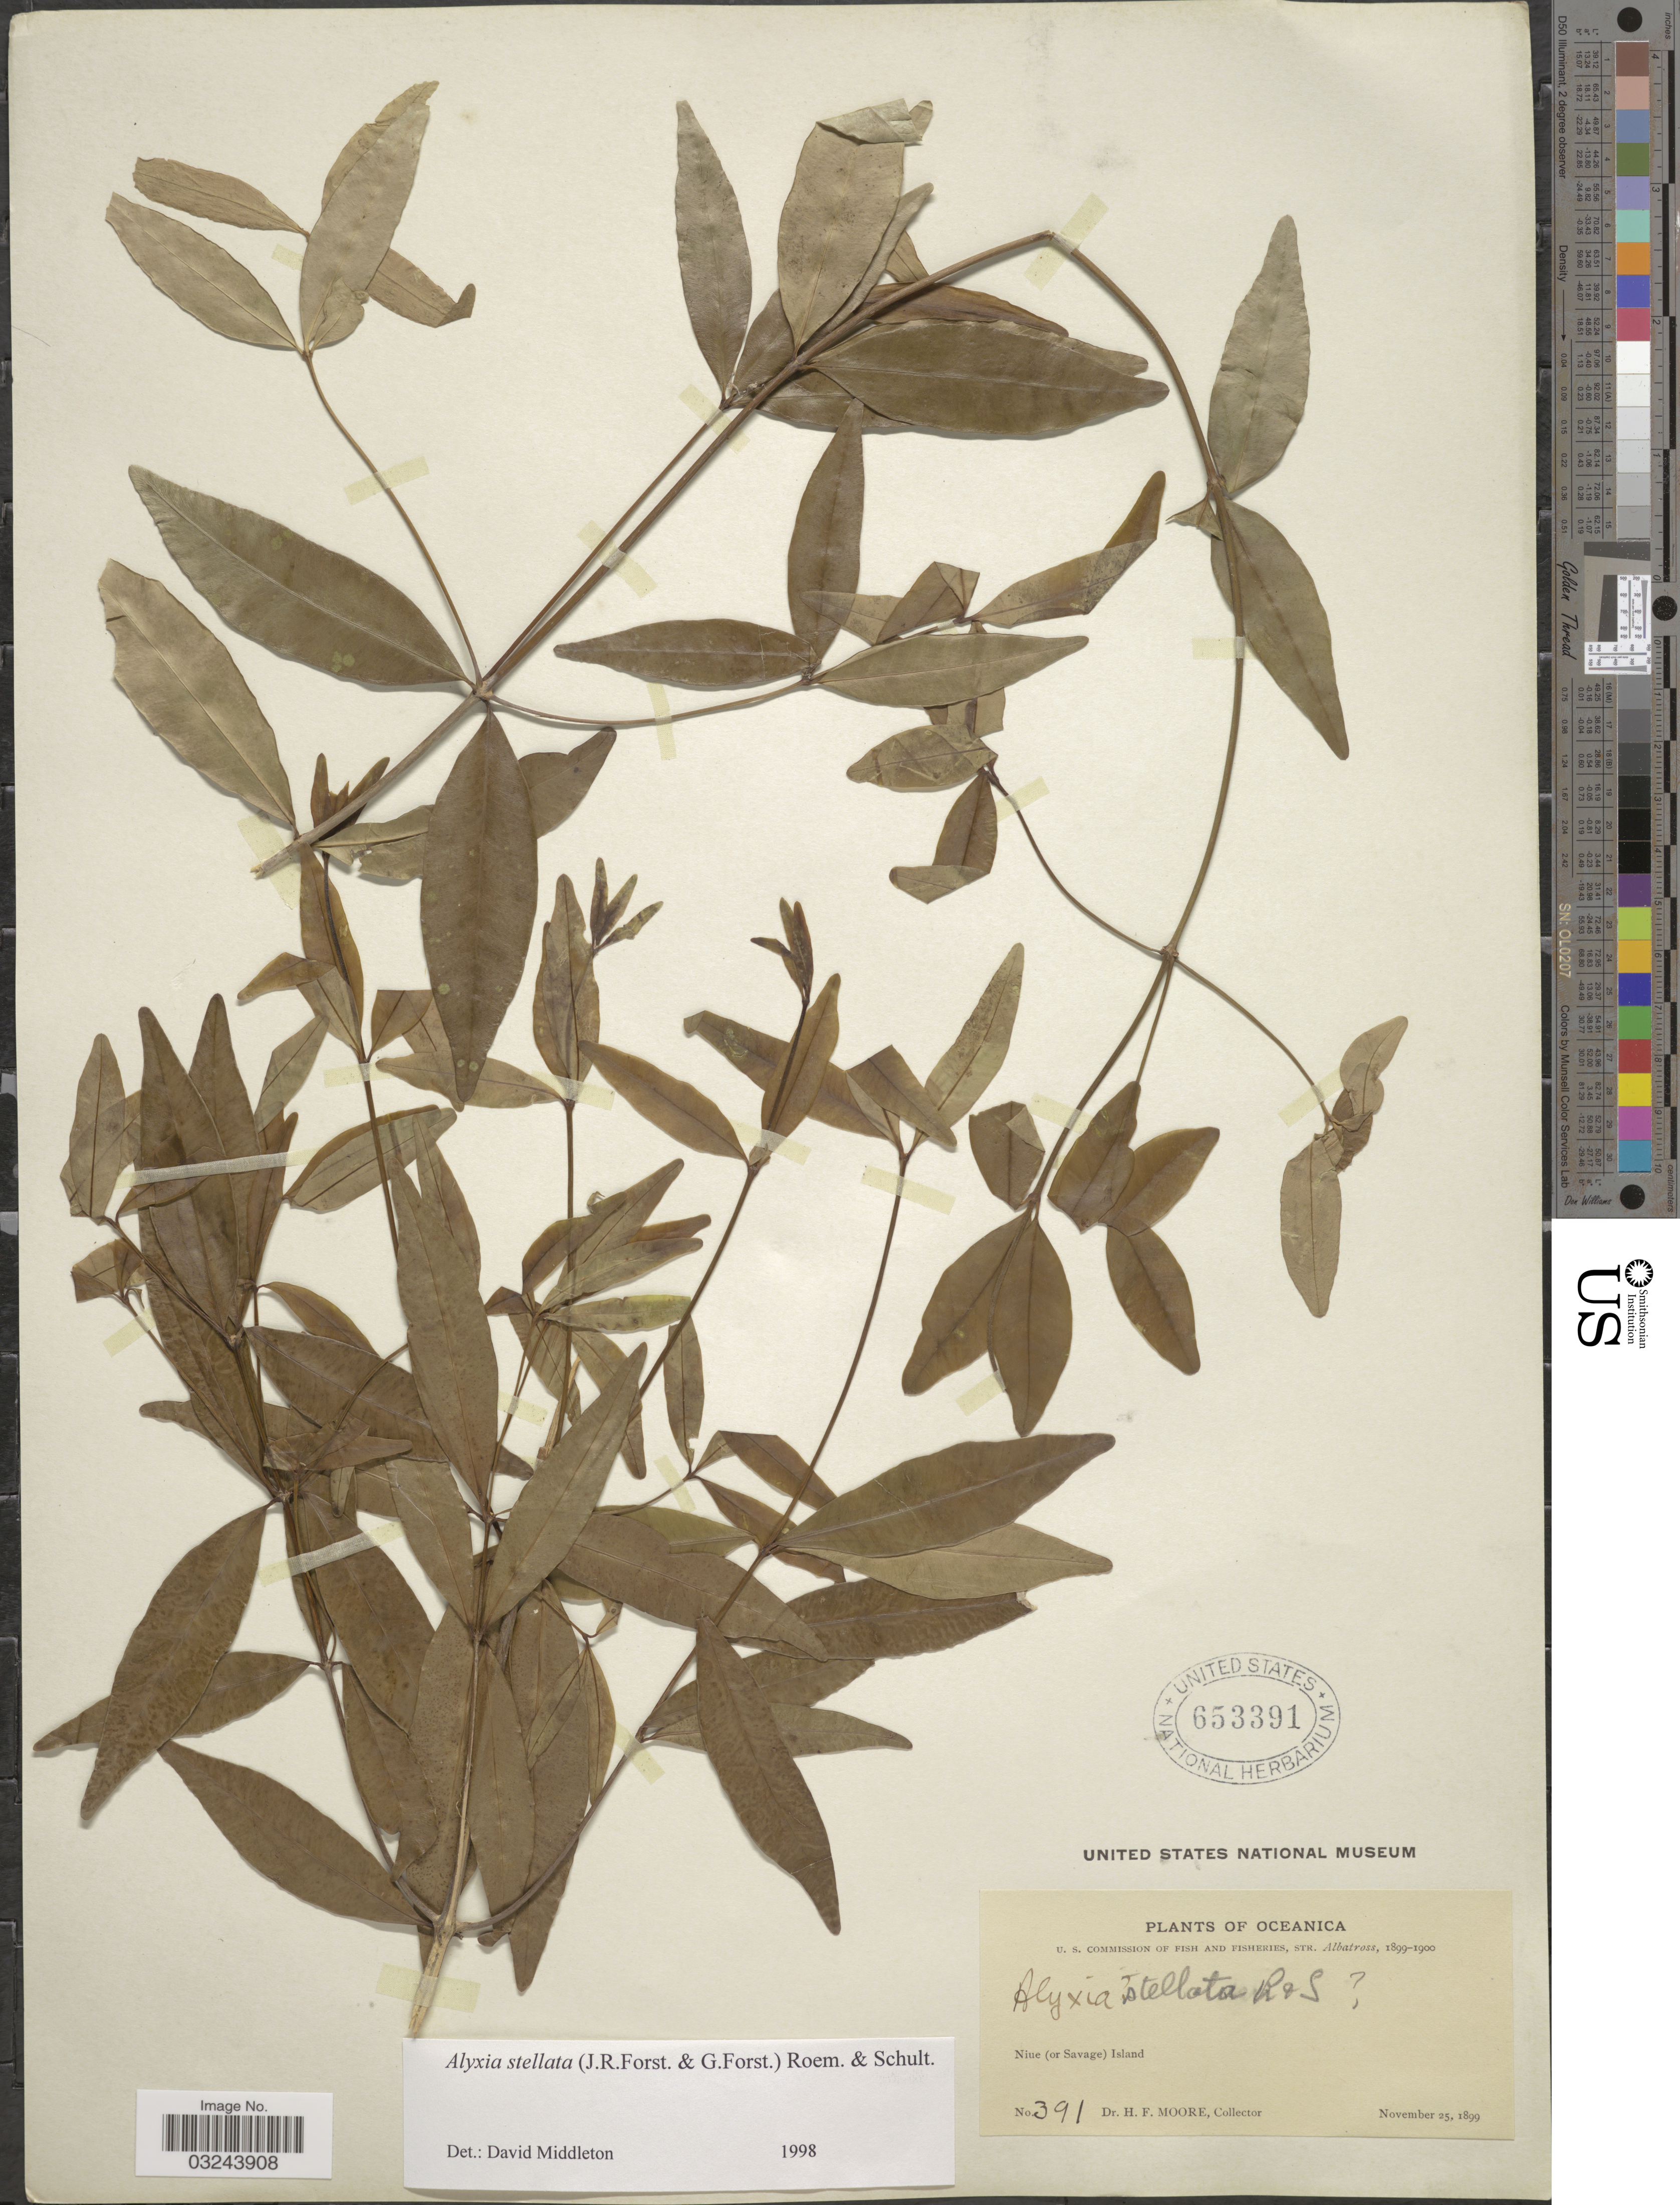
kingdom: Plantae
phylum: Tracheophyta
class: Magnoliopsida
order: Gentianales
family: Apocynaceae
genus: Alyxia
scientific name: Alyxia stellata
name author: (J.R. Forst. & G. Forst.) Roem. & Schult.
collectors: H. F. Moore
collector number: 391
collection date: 1899-11-25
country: Niue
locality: Oceanica. Albatross [unsure placement]. Niue (or Savage) Island.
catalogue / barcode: US 653391